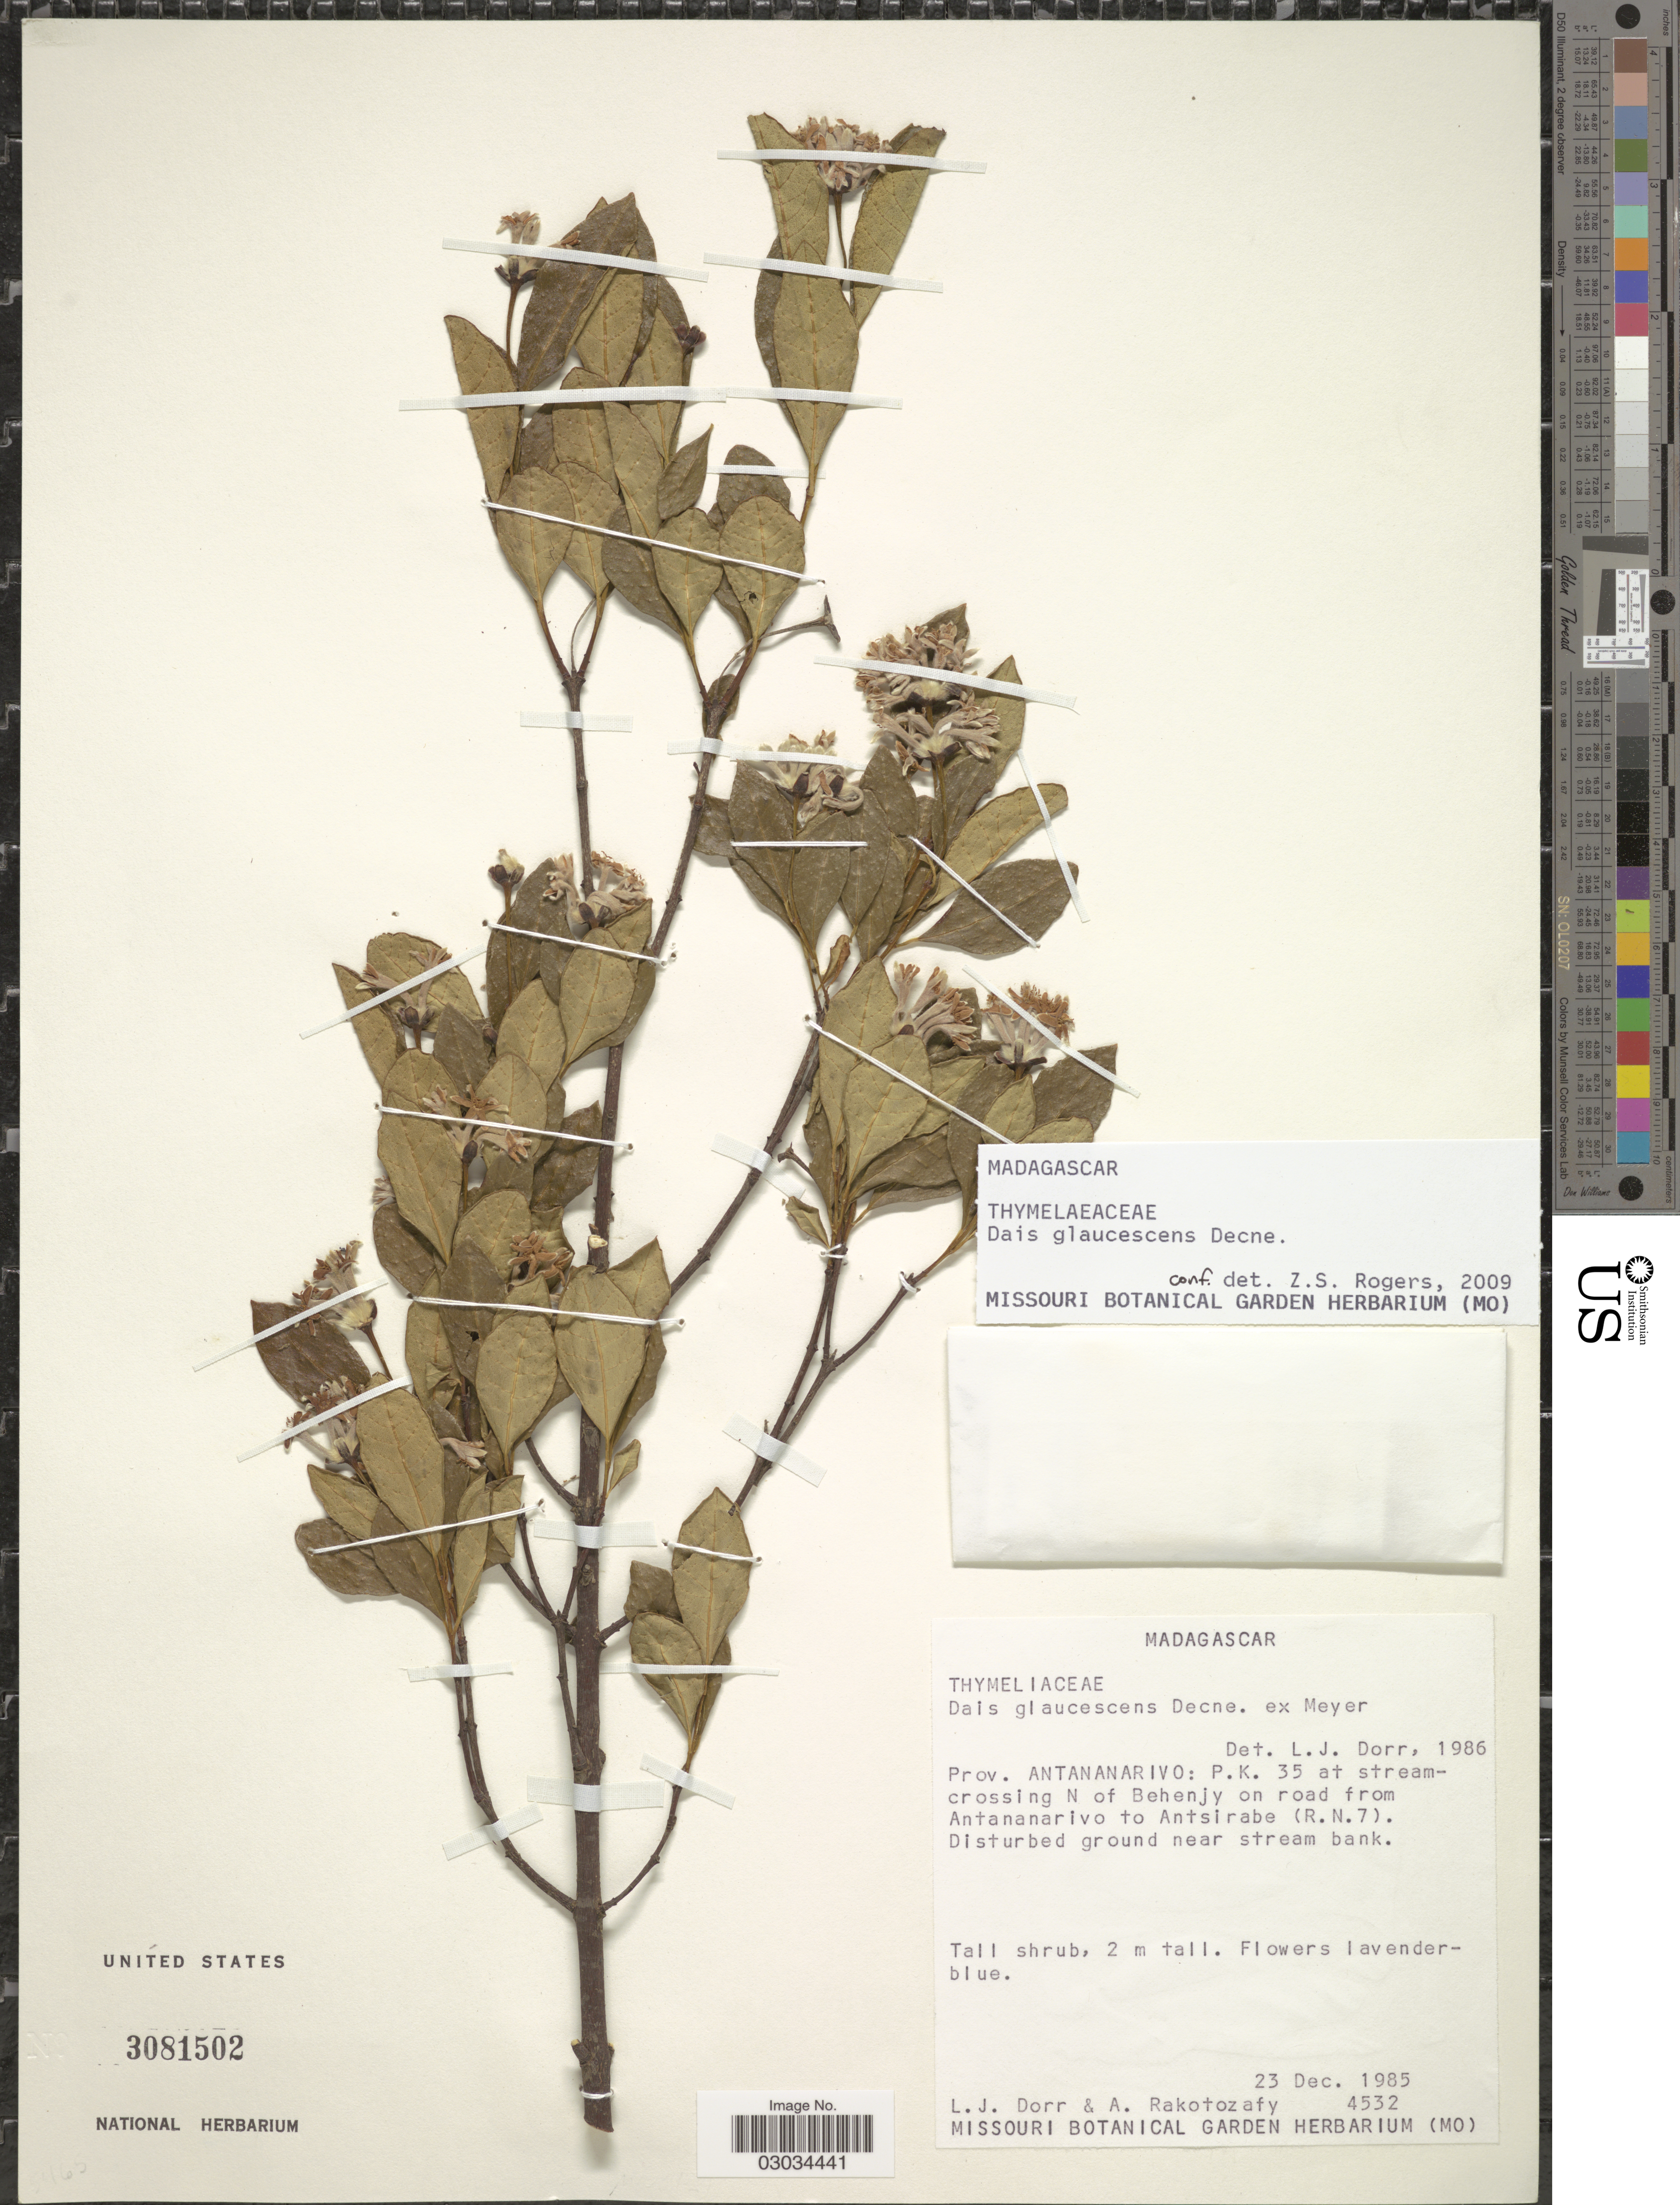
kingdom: Plantae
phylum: Tracheophyta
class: Magnoliopsida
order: Malvales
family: Thymelaeaceae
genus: Dais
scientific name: Dais glaucescens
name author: Decne.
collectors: L. J. Dorr & A. Rakotozafy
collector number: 4532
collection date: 1985-12-23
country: Madagascar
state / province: Analamanga / Vakinankaratra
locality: Prov. Antananarivo: P. K. 35 at stream-crossing N of Behenjy on road from Antananarivo to Antsirabe (R. N. 7).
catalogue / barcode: US 3081502